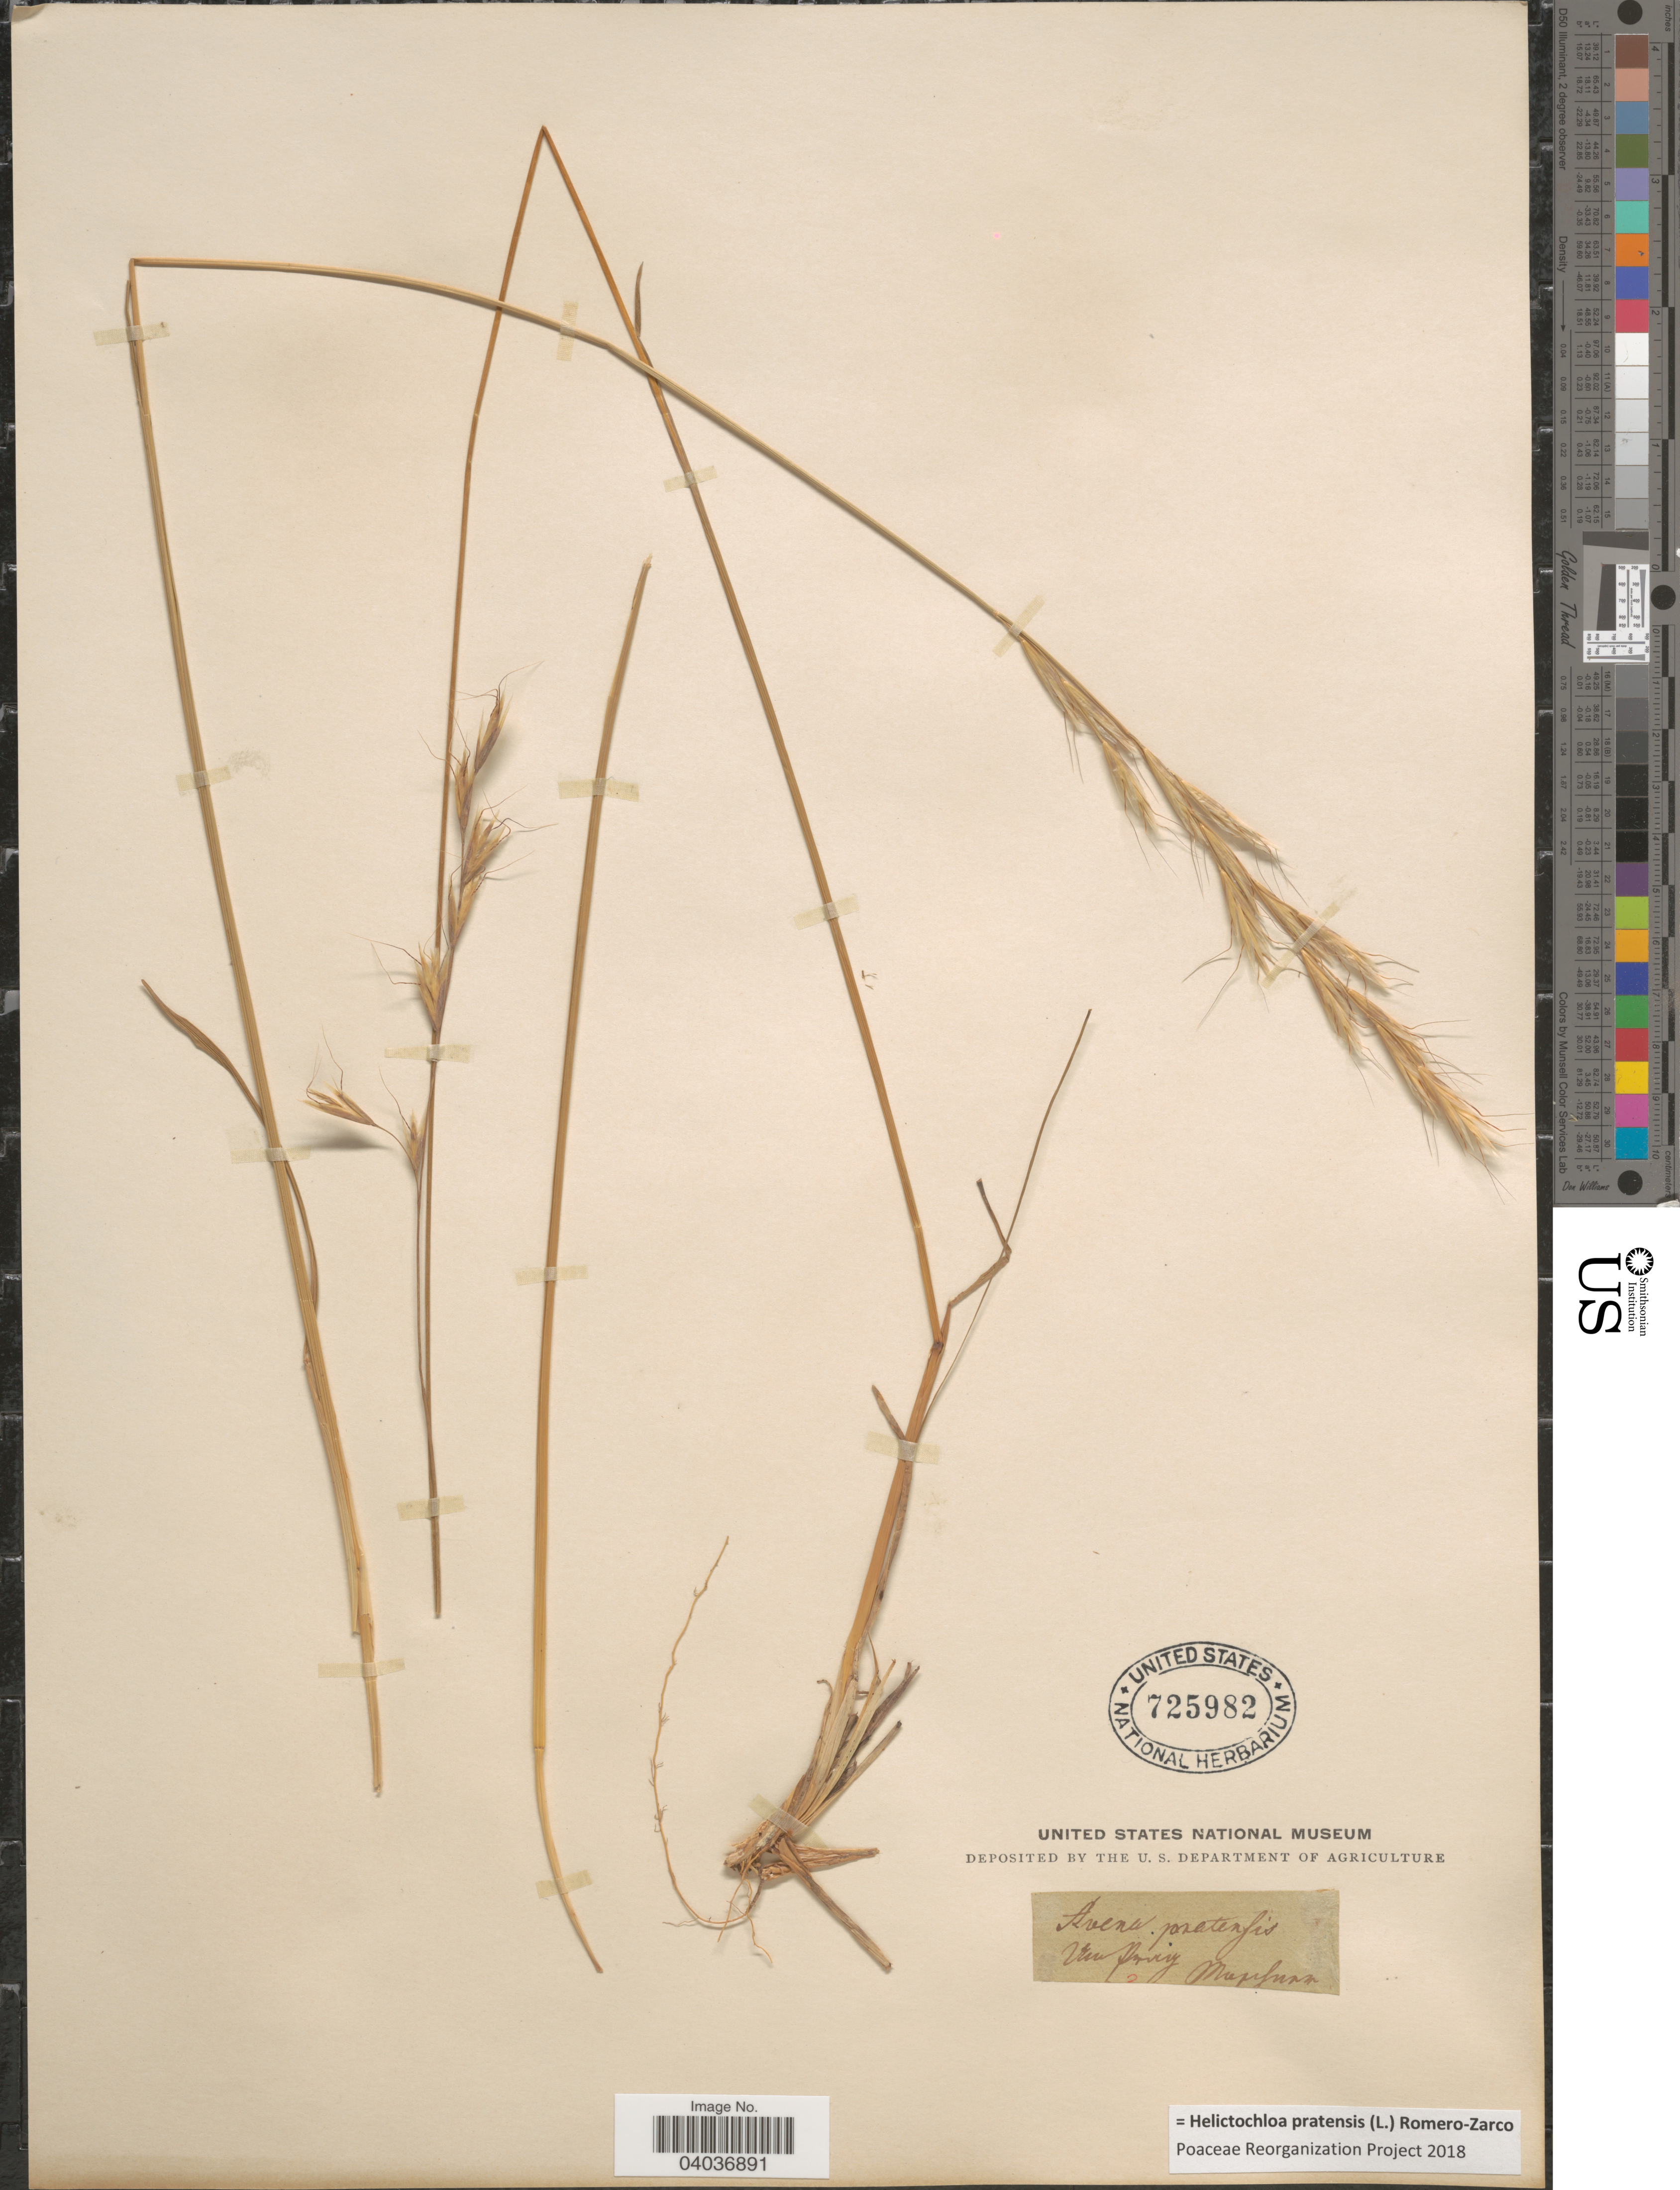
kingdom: Plantae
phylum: Tracheophyta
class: Liliopsida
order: Poales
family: Poaceae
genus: Helictochloa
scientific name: Helictochloa pratensis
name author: (L.) Romero-Zarco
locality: Tsu Porviry. [interpreted]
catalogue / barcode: US 725982